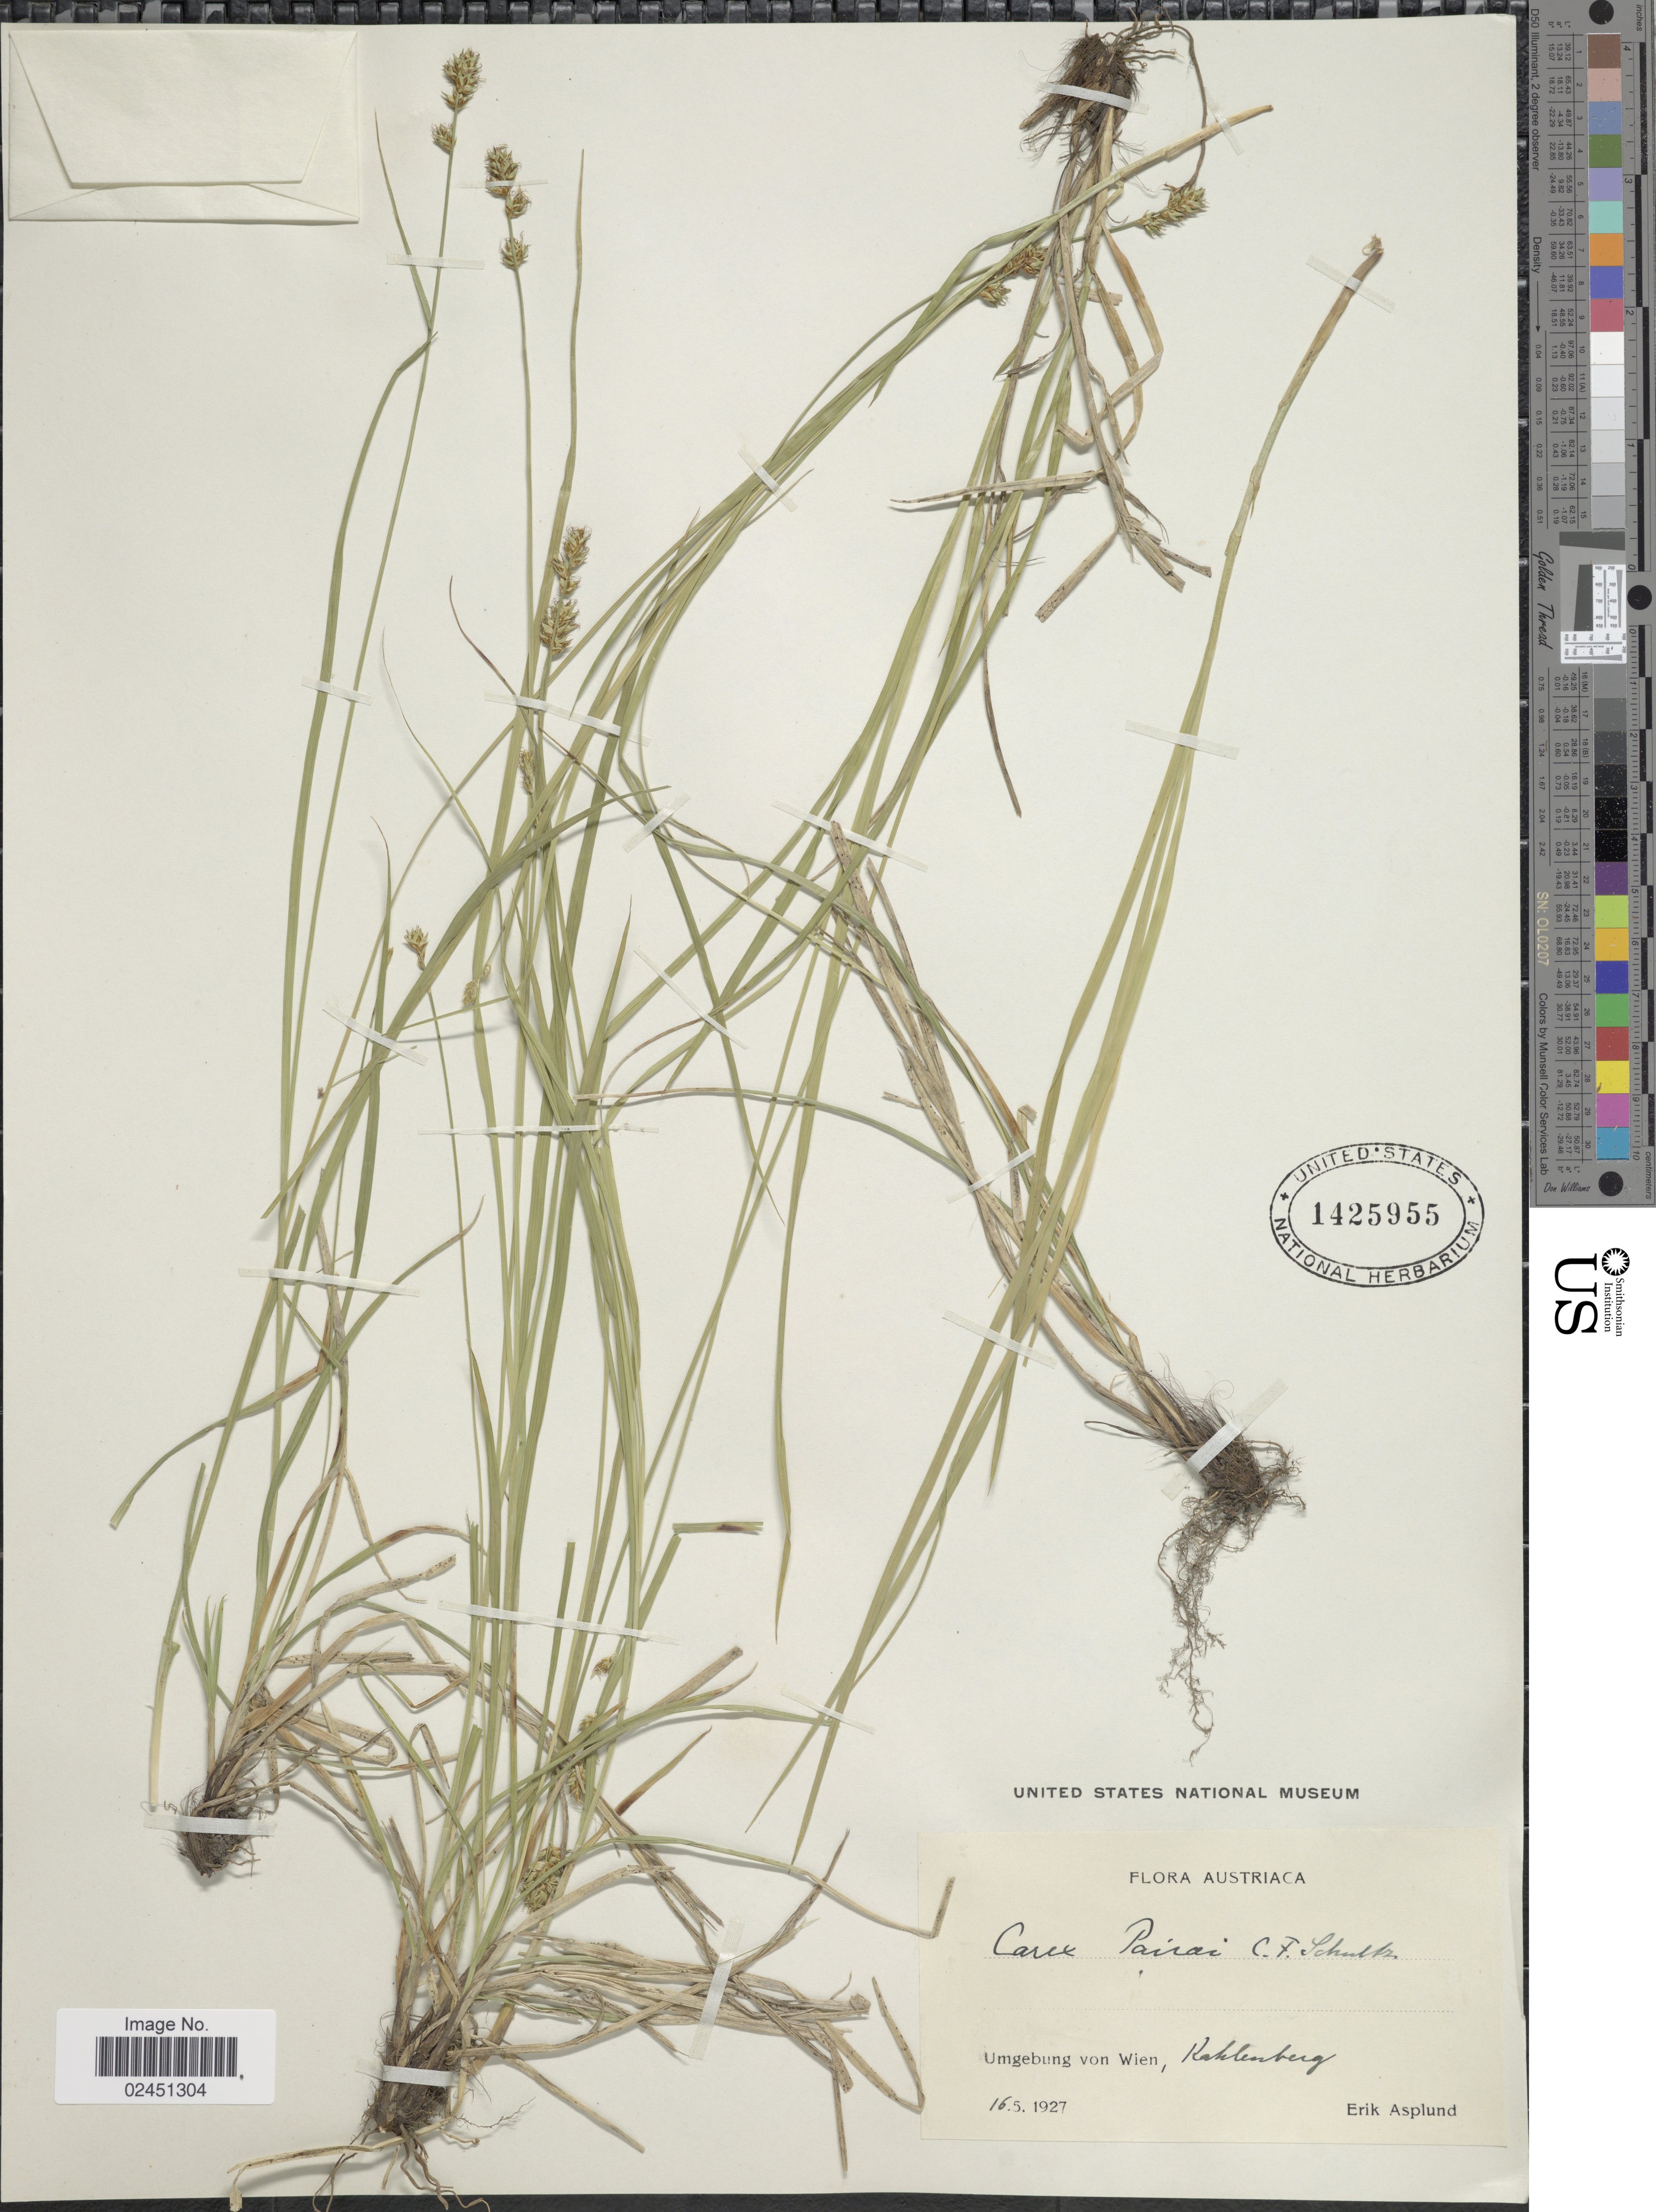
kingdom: Plantae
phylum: Tracheophyta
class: Liliopsida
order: Poales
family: Cyperaceae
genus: Carex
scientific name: Carex pairae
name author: F.W. Schultz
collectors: E. Asplund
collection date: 1927-05-16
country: Austria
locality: Austriaca, Umgebung von Wien, Kahlenbegr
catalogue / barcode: US 1425955